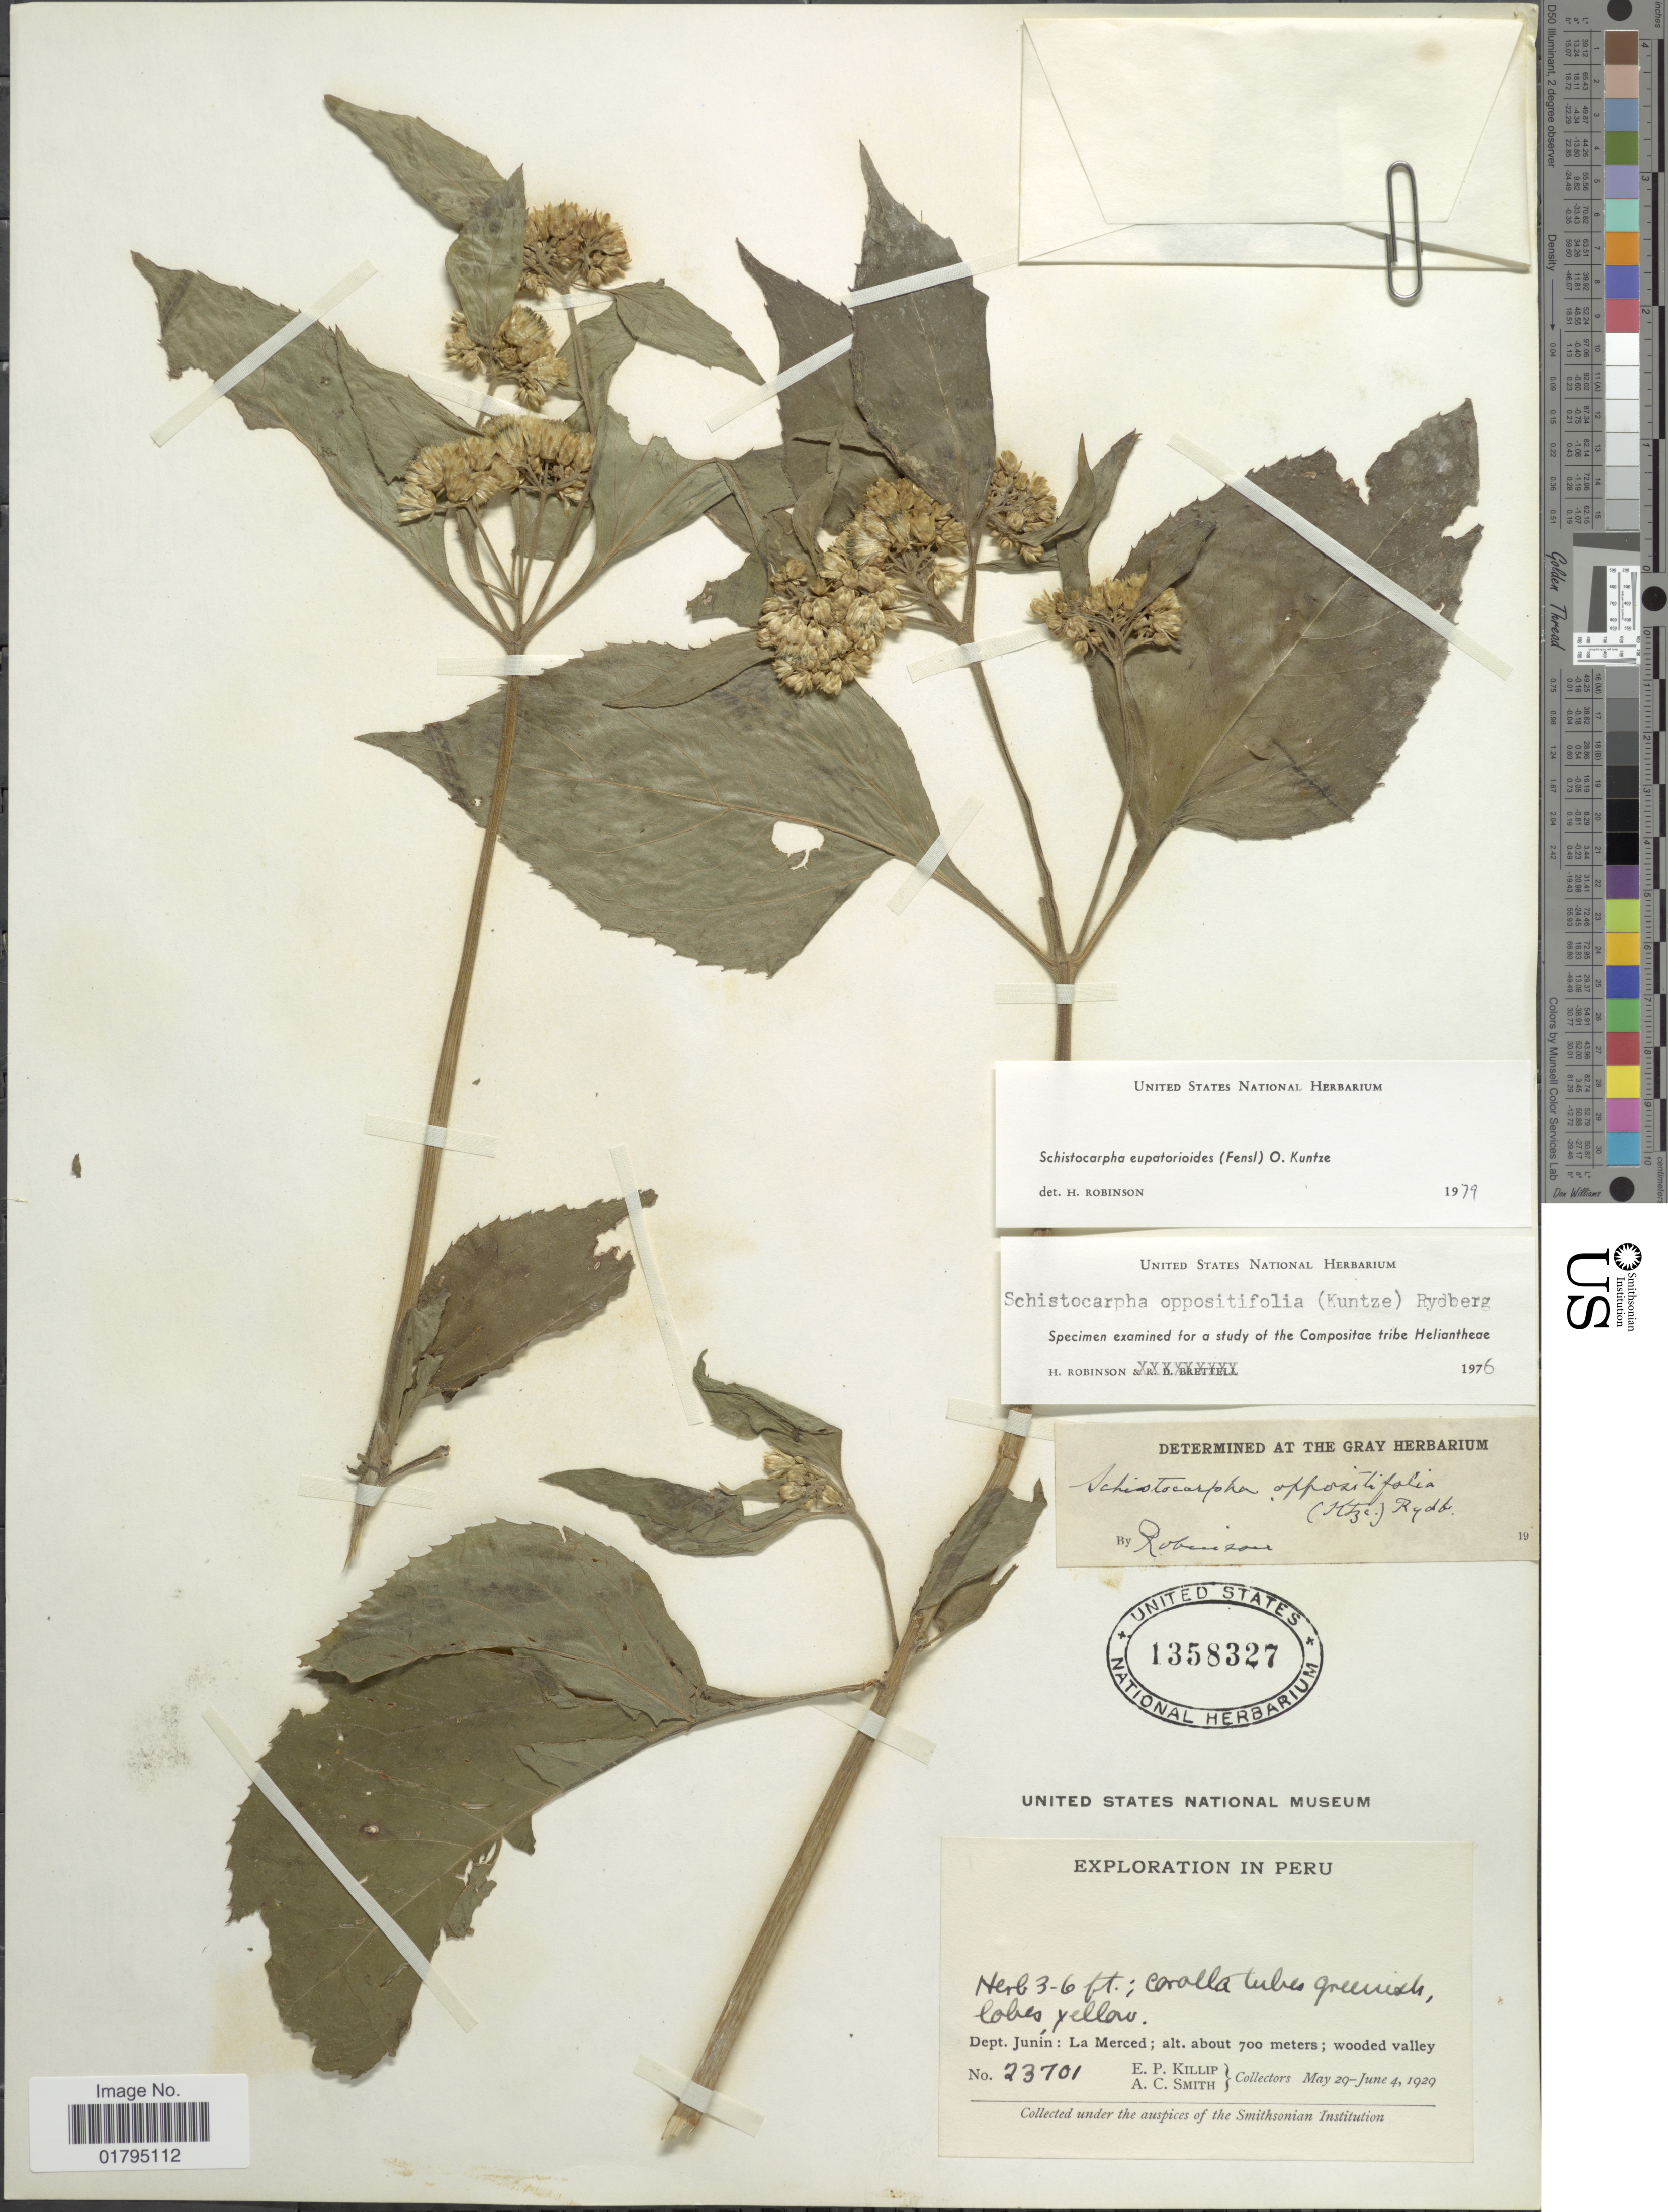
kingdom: Plantae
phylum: Tracheophyta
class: Magnoliopsida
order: Asterales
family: Asteraceae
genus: Schistocarpha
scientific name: Schistocarpha eupatorioides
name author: (Fenzl) Kuntze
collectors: E. P. Killip & A. C. Smith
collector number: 23701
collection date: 1929-05-29/1929-06-04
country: Peru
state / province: Junín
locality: Dept. Junin: La Merced. wooded valley.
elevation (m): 700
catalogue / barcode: US 1358327